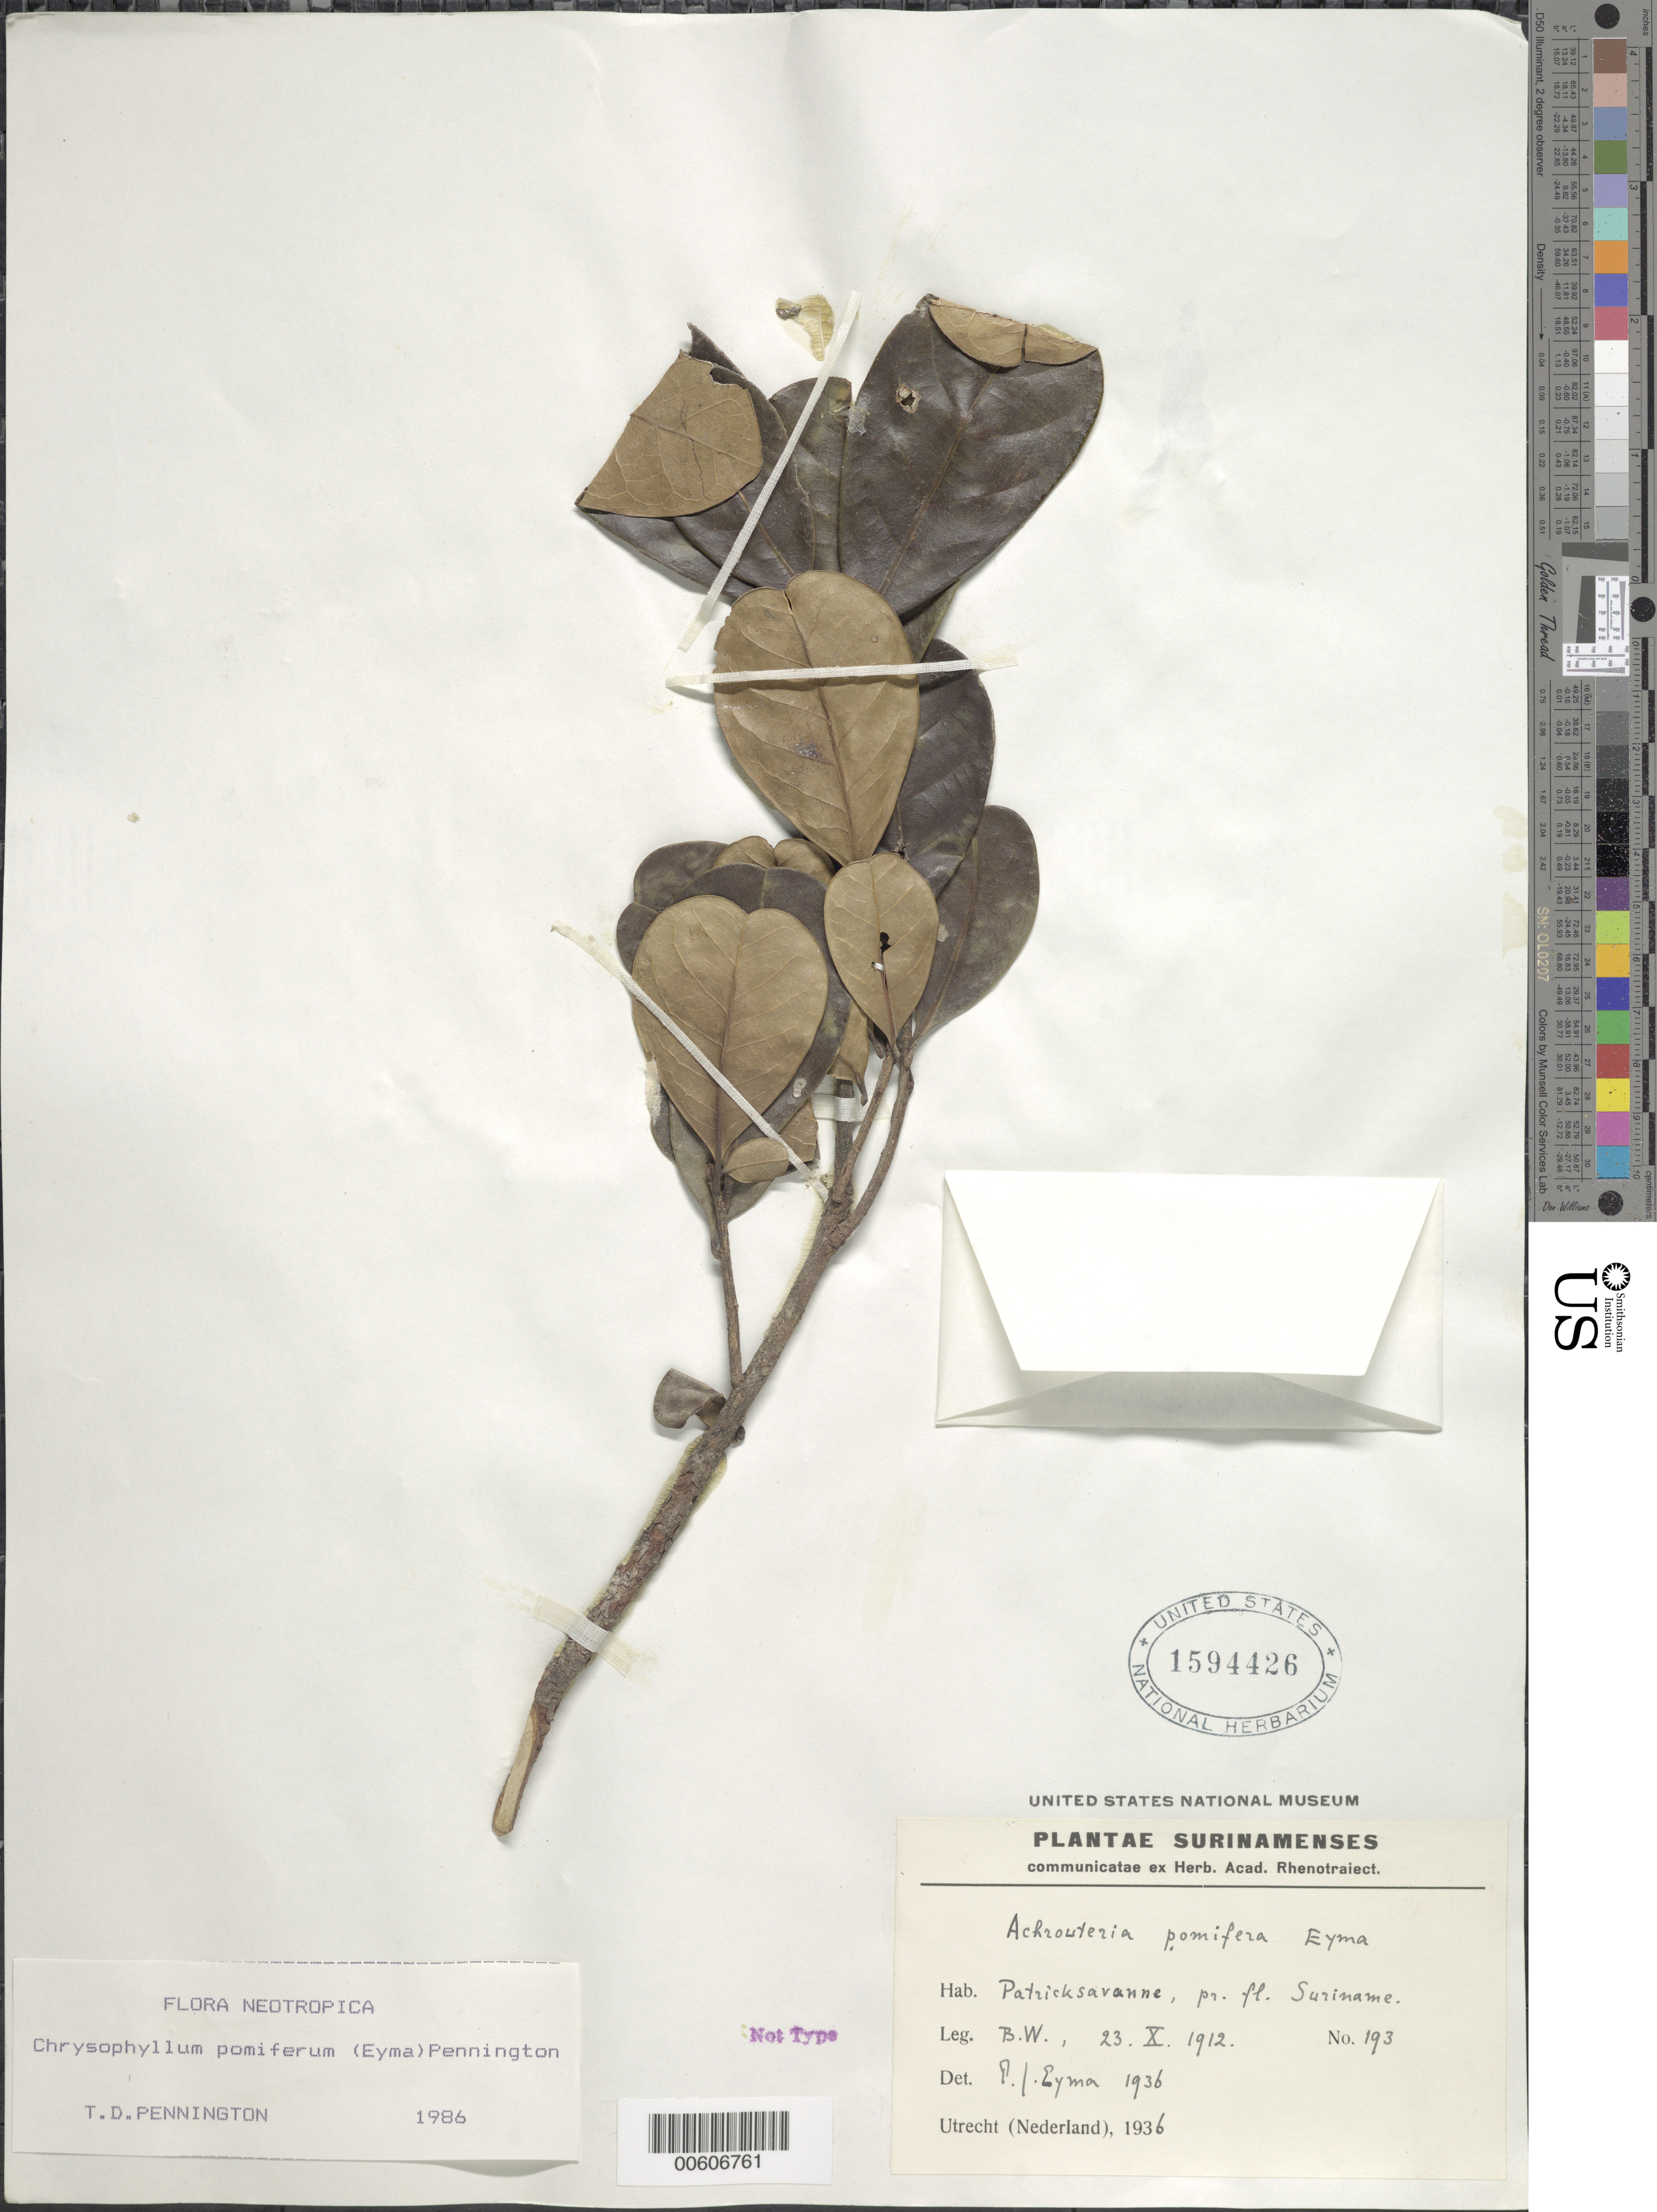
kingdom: Plantae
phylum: Tracheophyta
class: Magnoliopsida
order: Ericales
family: Sapotaceae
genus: Chrysophyllum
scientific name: Chrysophyllum pomiferum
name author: (Eyma) T.D. Penn.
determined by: Pennington, T. D., (K)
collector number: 193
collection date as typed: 23-Oct-12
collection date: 1912-10-23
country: Suriname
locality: Patricksavanne, Surinam R.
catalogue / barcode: US 1594426